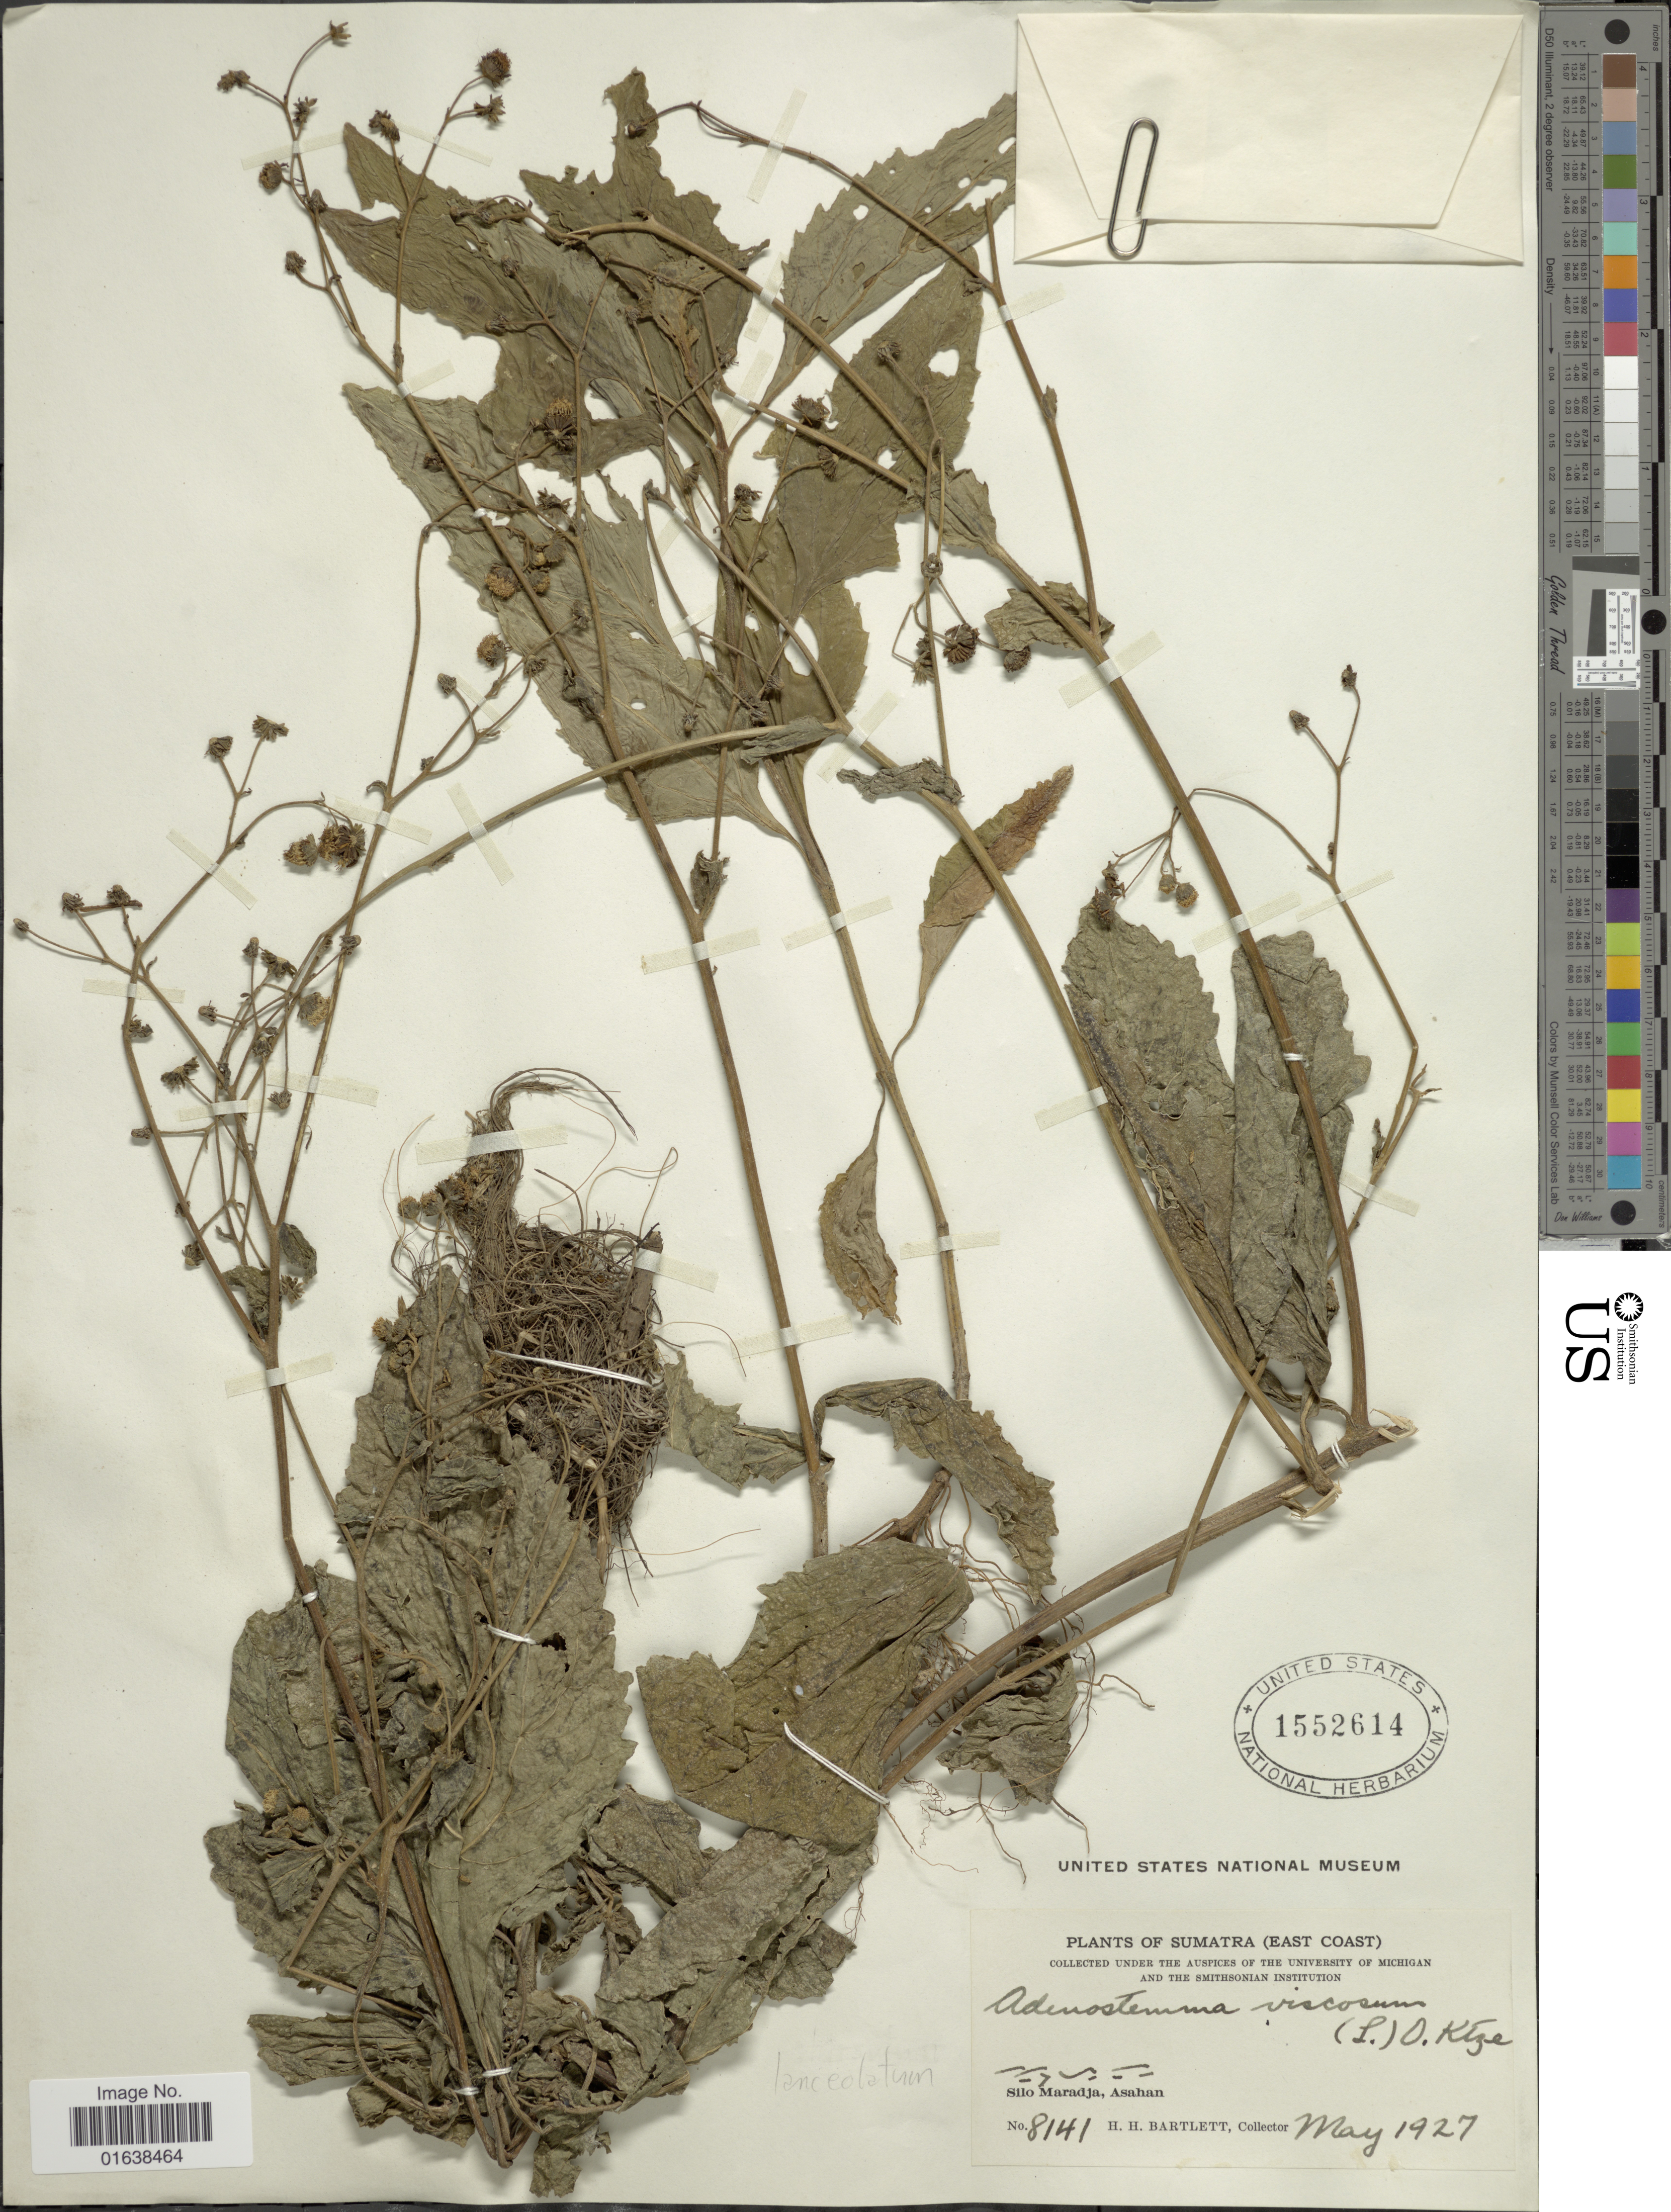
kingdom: Plantae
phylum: Tracheophyta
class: Magnoliopsida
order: Asterales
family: Asteraceae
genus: Adenostemma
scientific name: Adenostemma lanceolatum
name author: Miq.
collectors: H. H. Bartlett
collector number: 8141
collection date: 1927-05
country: Indonesia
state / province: Sumatra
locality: Sumatra (East Coast) Silo Maradja, Asahan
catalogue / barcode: US 1552614